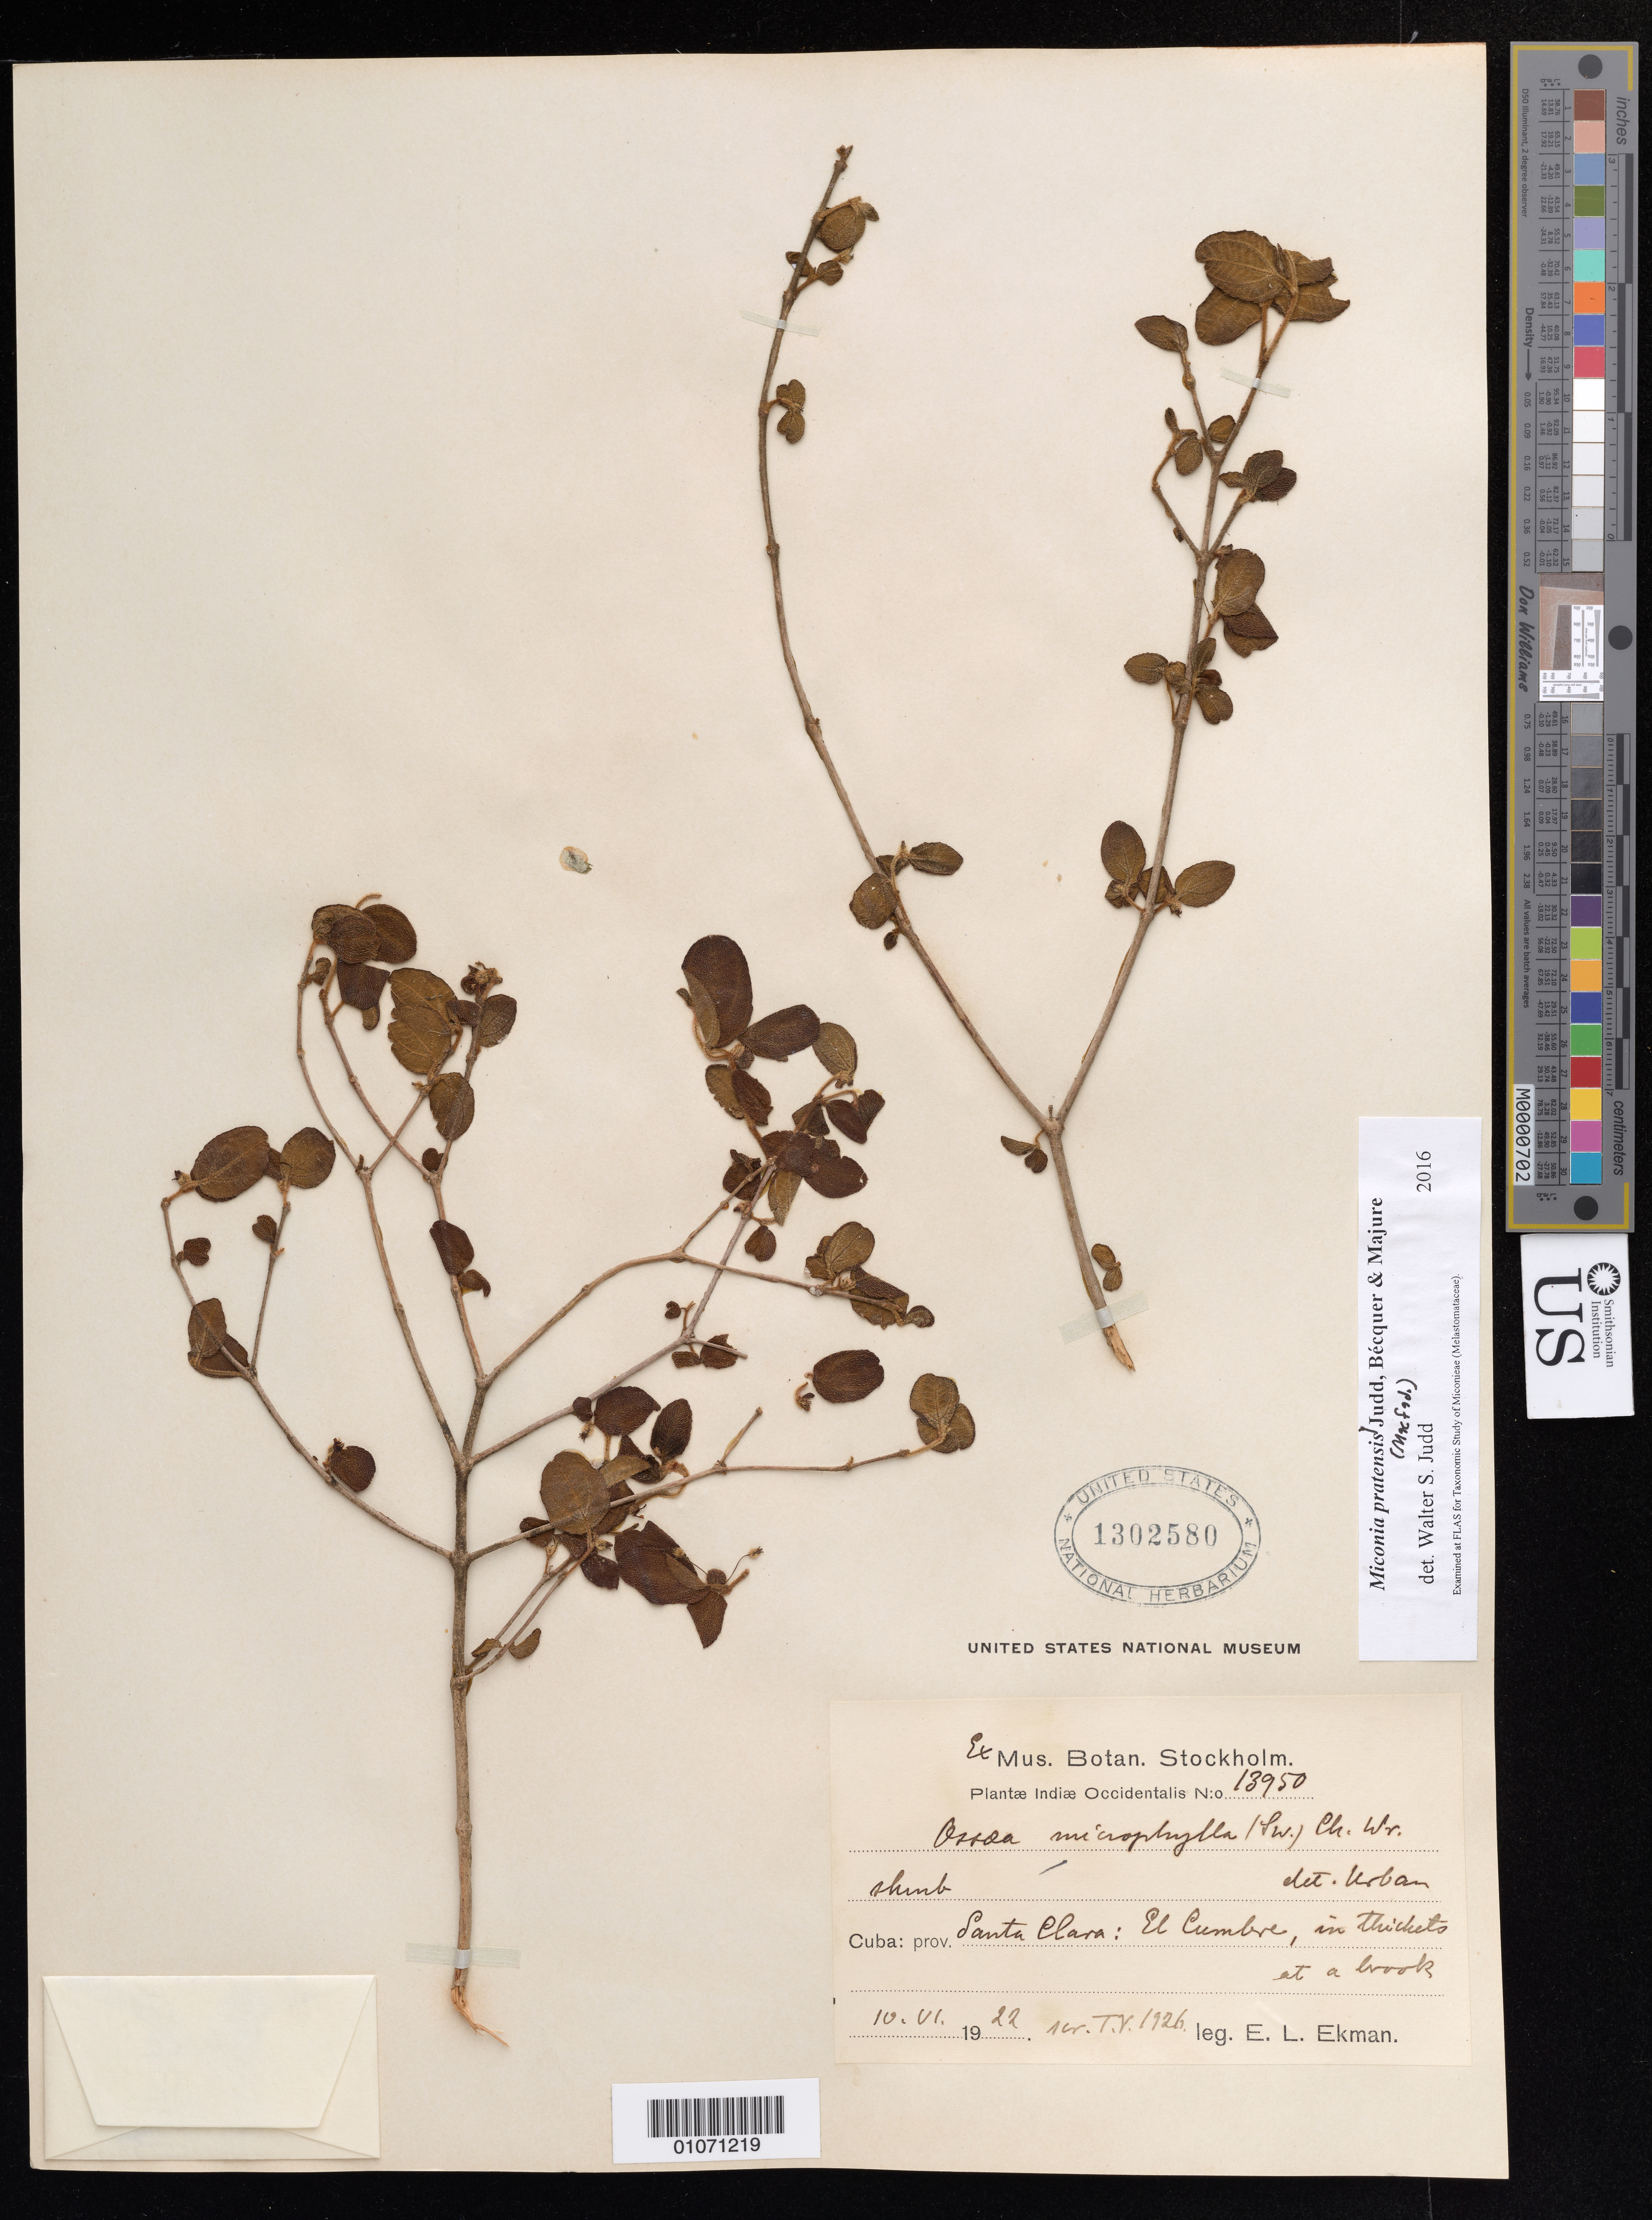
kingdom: Plantae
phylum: Tracheophyta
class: Magnoliopsida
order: Myrtales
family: Melastomataceae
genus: Miconia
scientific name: Miconia pratensis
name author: Judd et al.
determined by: Judd, Walter S.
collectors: E. L. Ekman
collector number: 13950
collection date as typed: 10 Jun 1922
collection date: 1922-06-10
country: Cuba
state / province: Santa Clara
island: Cuba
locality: El Cumbre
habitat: In thickets at a brook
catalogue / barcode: US 1302580